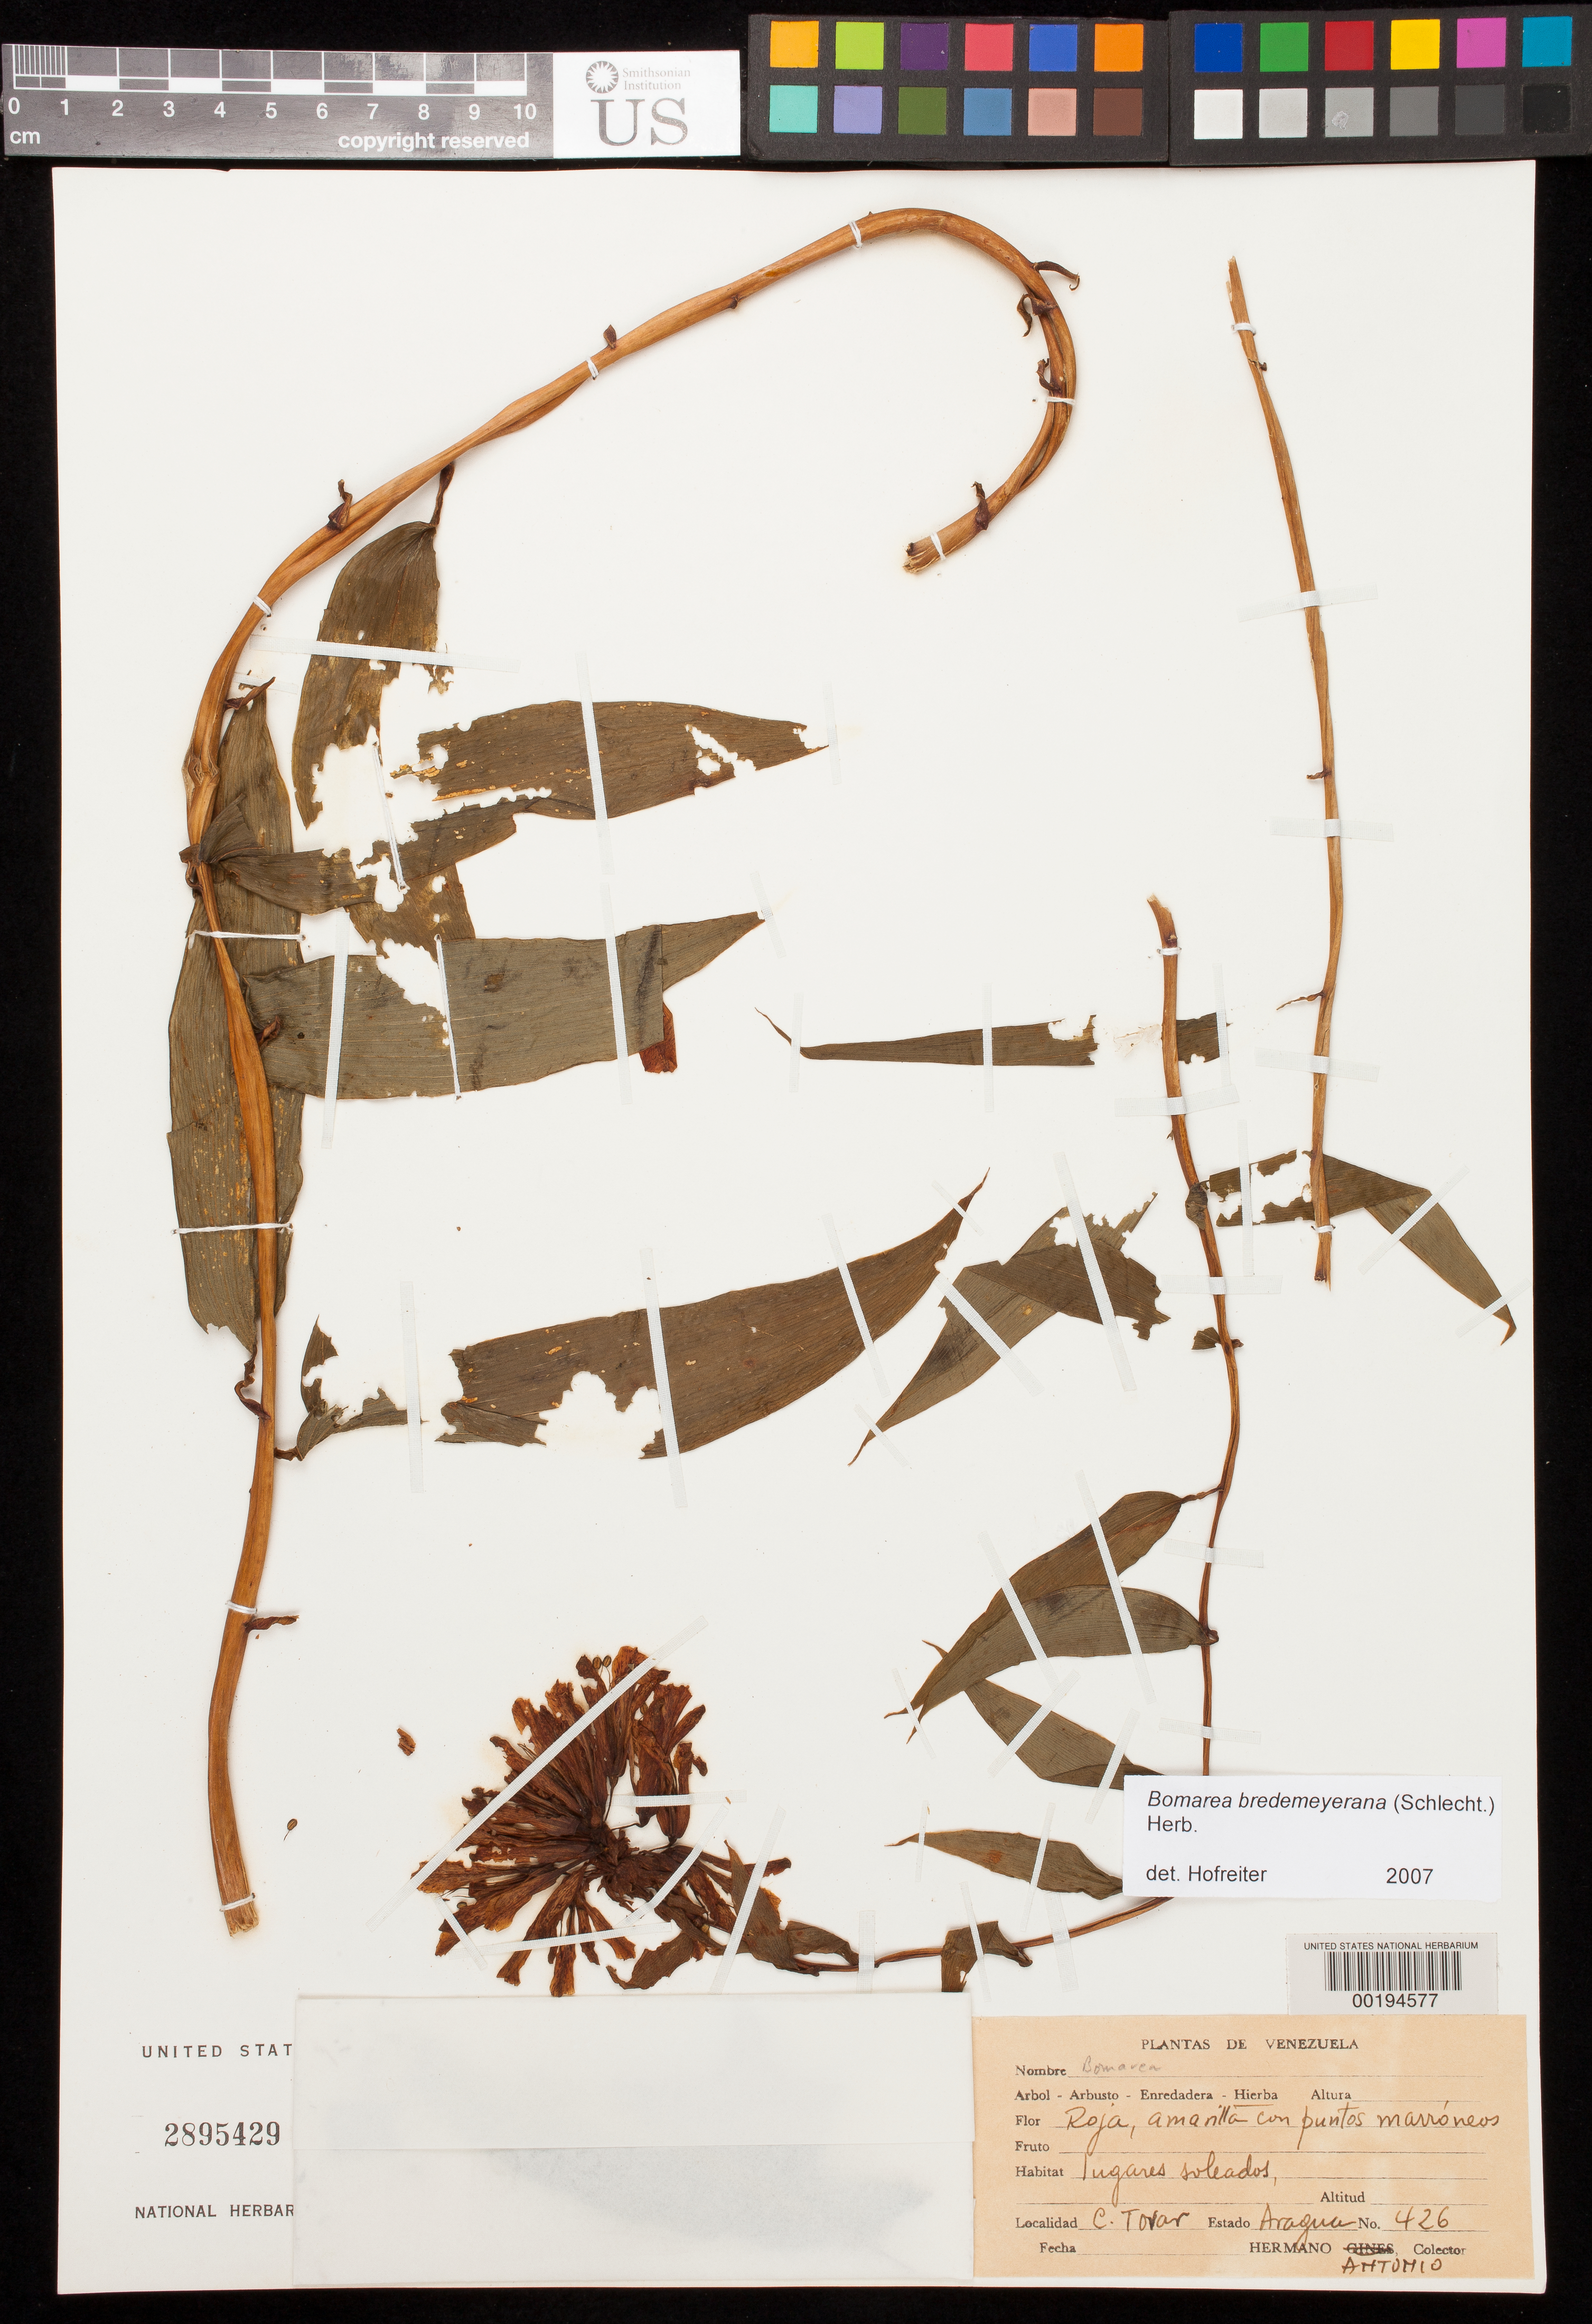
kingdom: Plantae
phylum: Tracheophyta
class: Liliopsida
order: Liliales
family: Alstroemeriaceae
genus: Bomarea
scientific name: Bomarea sp.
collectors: H. Antonio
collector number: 426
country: Venezuela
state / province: Aragua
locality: C. tovar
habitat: Single sites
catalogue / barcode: US 2895429